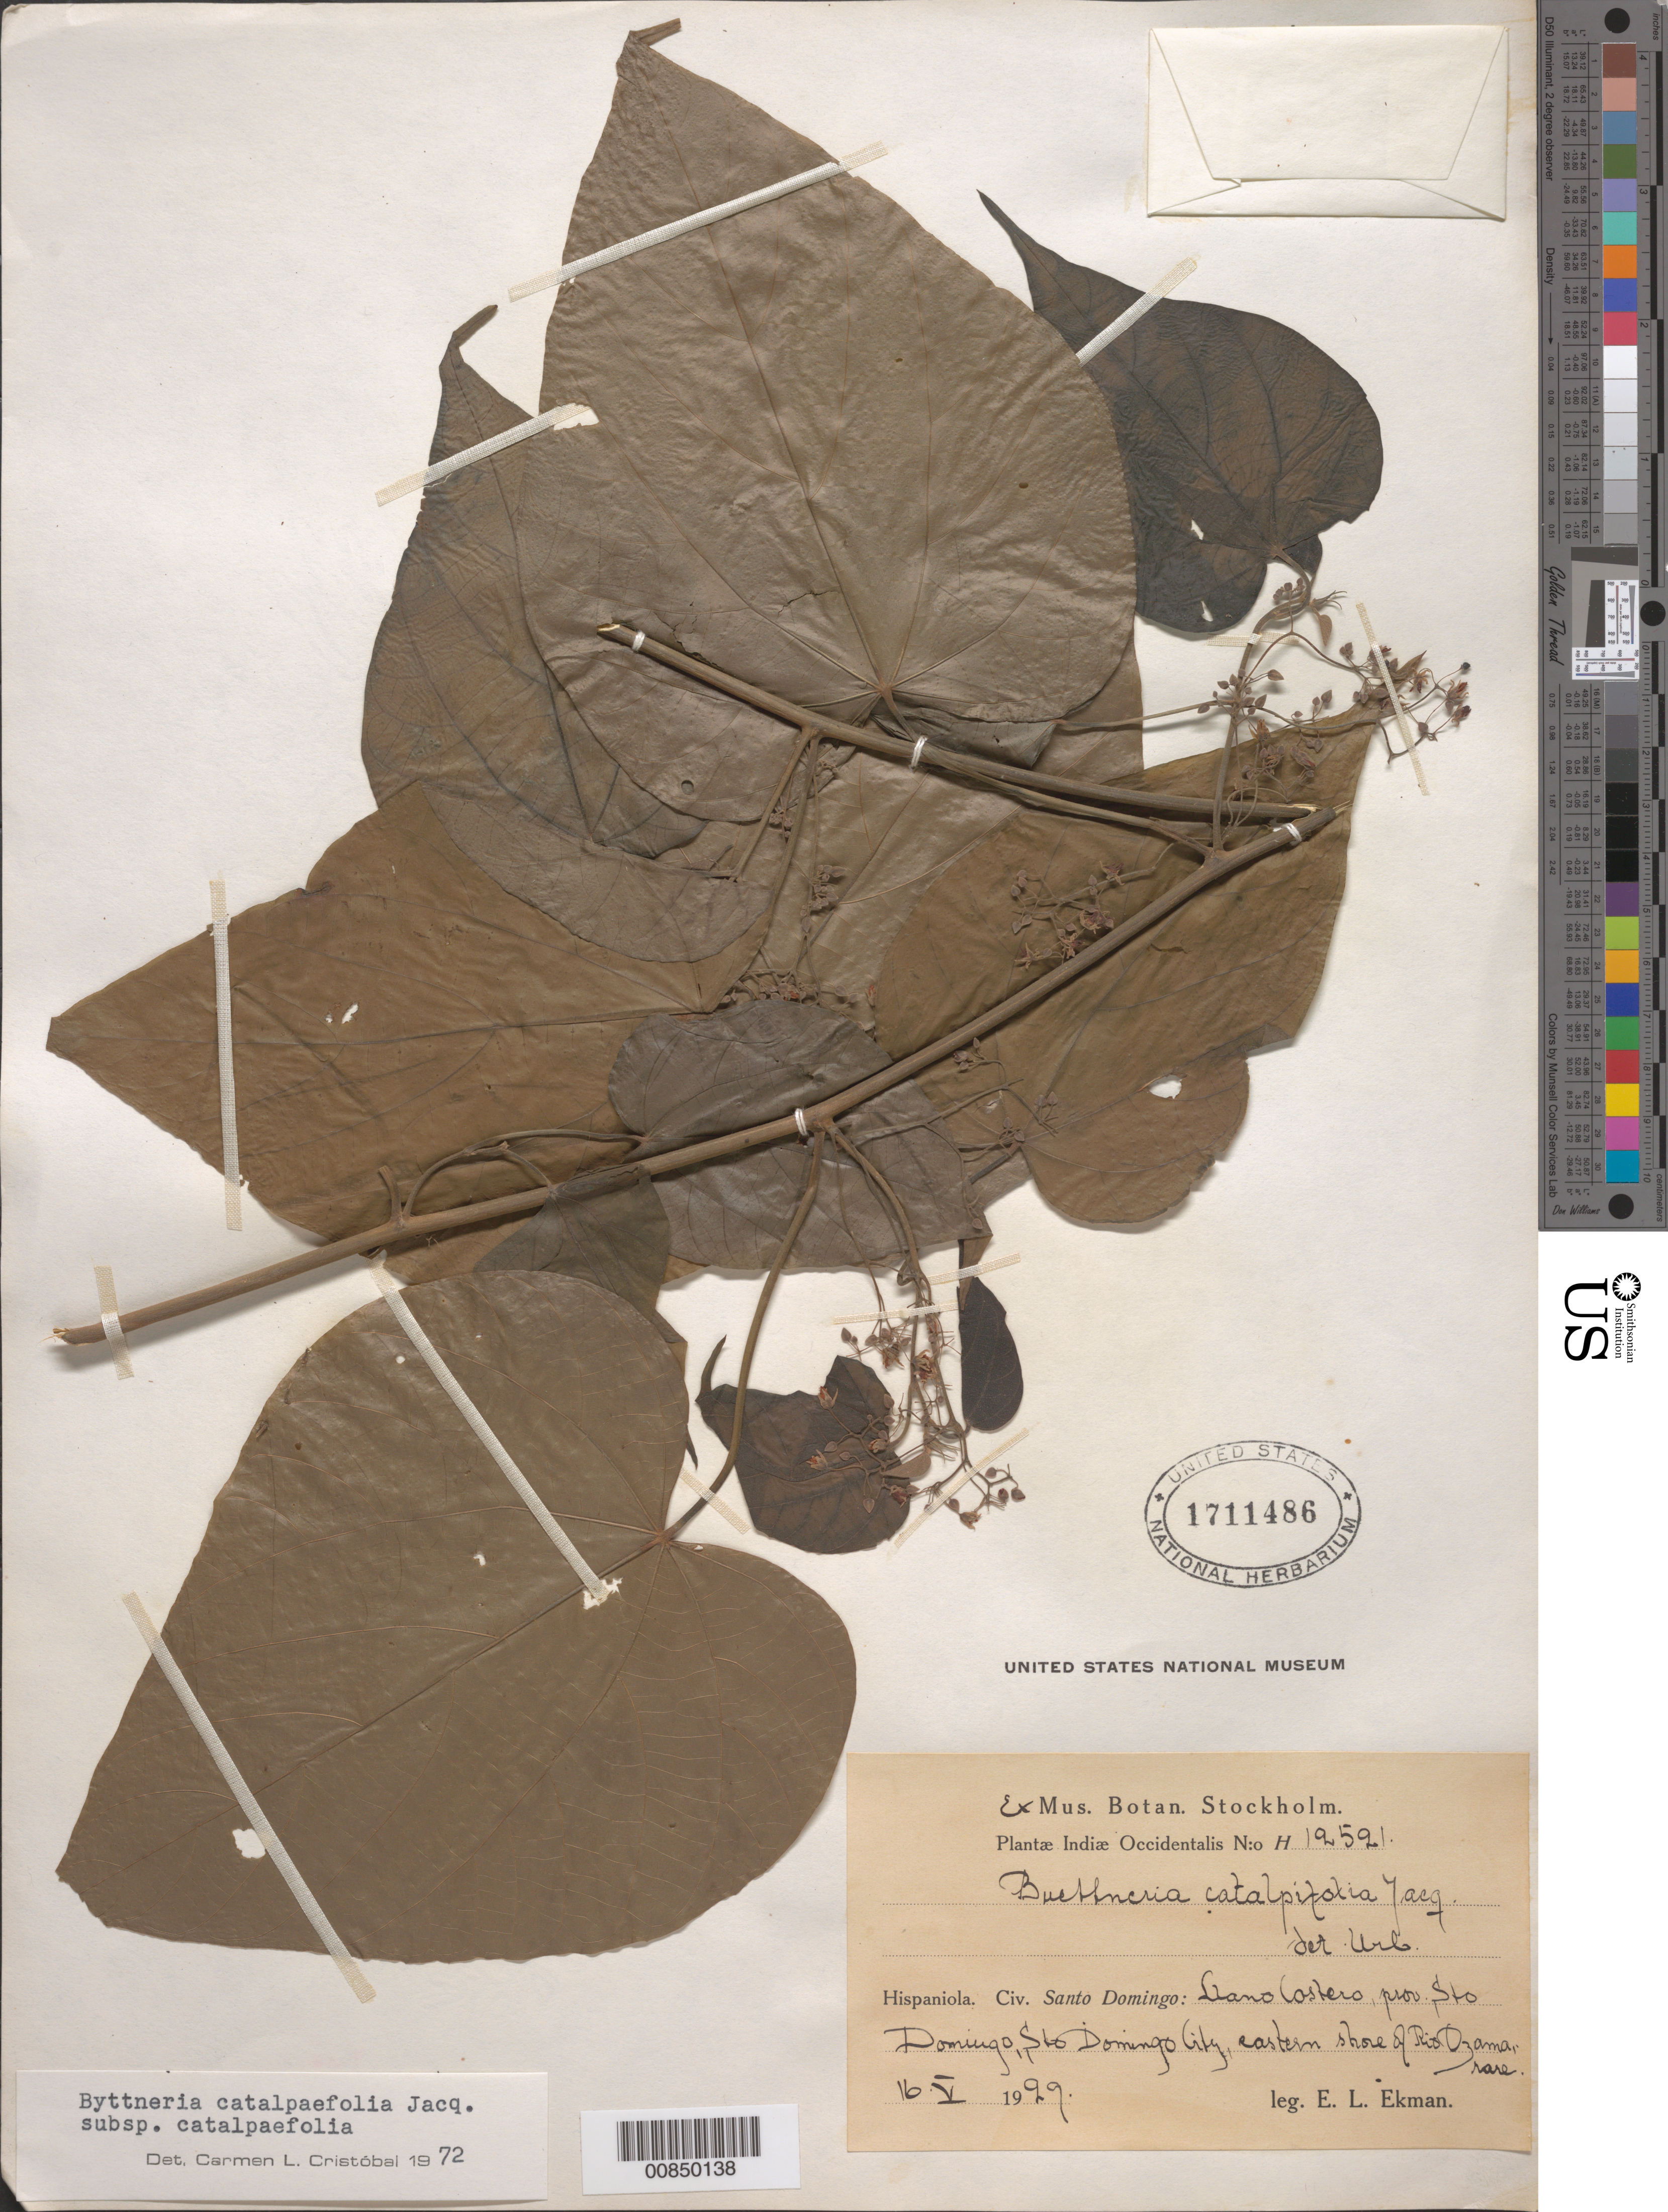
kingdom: Plantae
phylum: Tracheophyta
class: Magnoliopsida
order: Malvales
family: Malvaceae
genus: Byttneria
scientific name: Byttneria catalpifolia subsp. catalpifolia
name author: Jacq.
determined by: Cristóbal, C. L.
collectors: E. L. Ekman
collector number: H 12521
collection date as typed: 16 May 1929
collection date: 1929-05-16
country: Dominican Republic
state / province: Distrito Nacional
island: Hispaniola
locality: Llano Costero, Santo Domingo City, eastern shore of Río Ozama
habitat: Shore of rio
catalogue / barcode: US 1711486